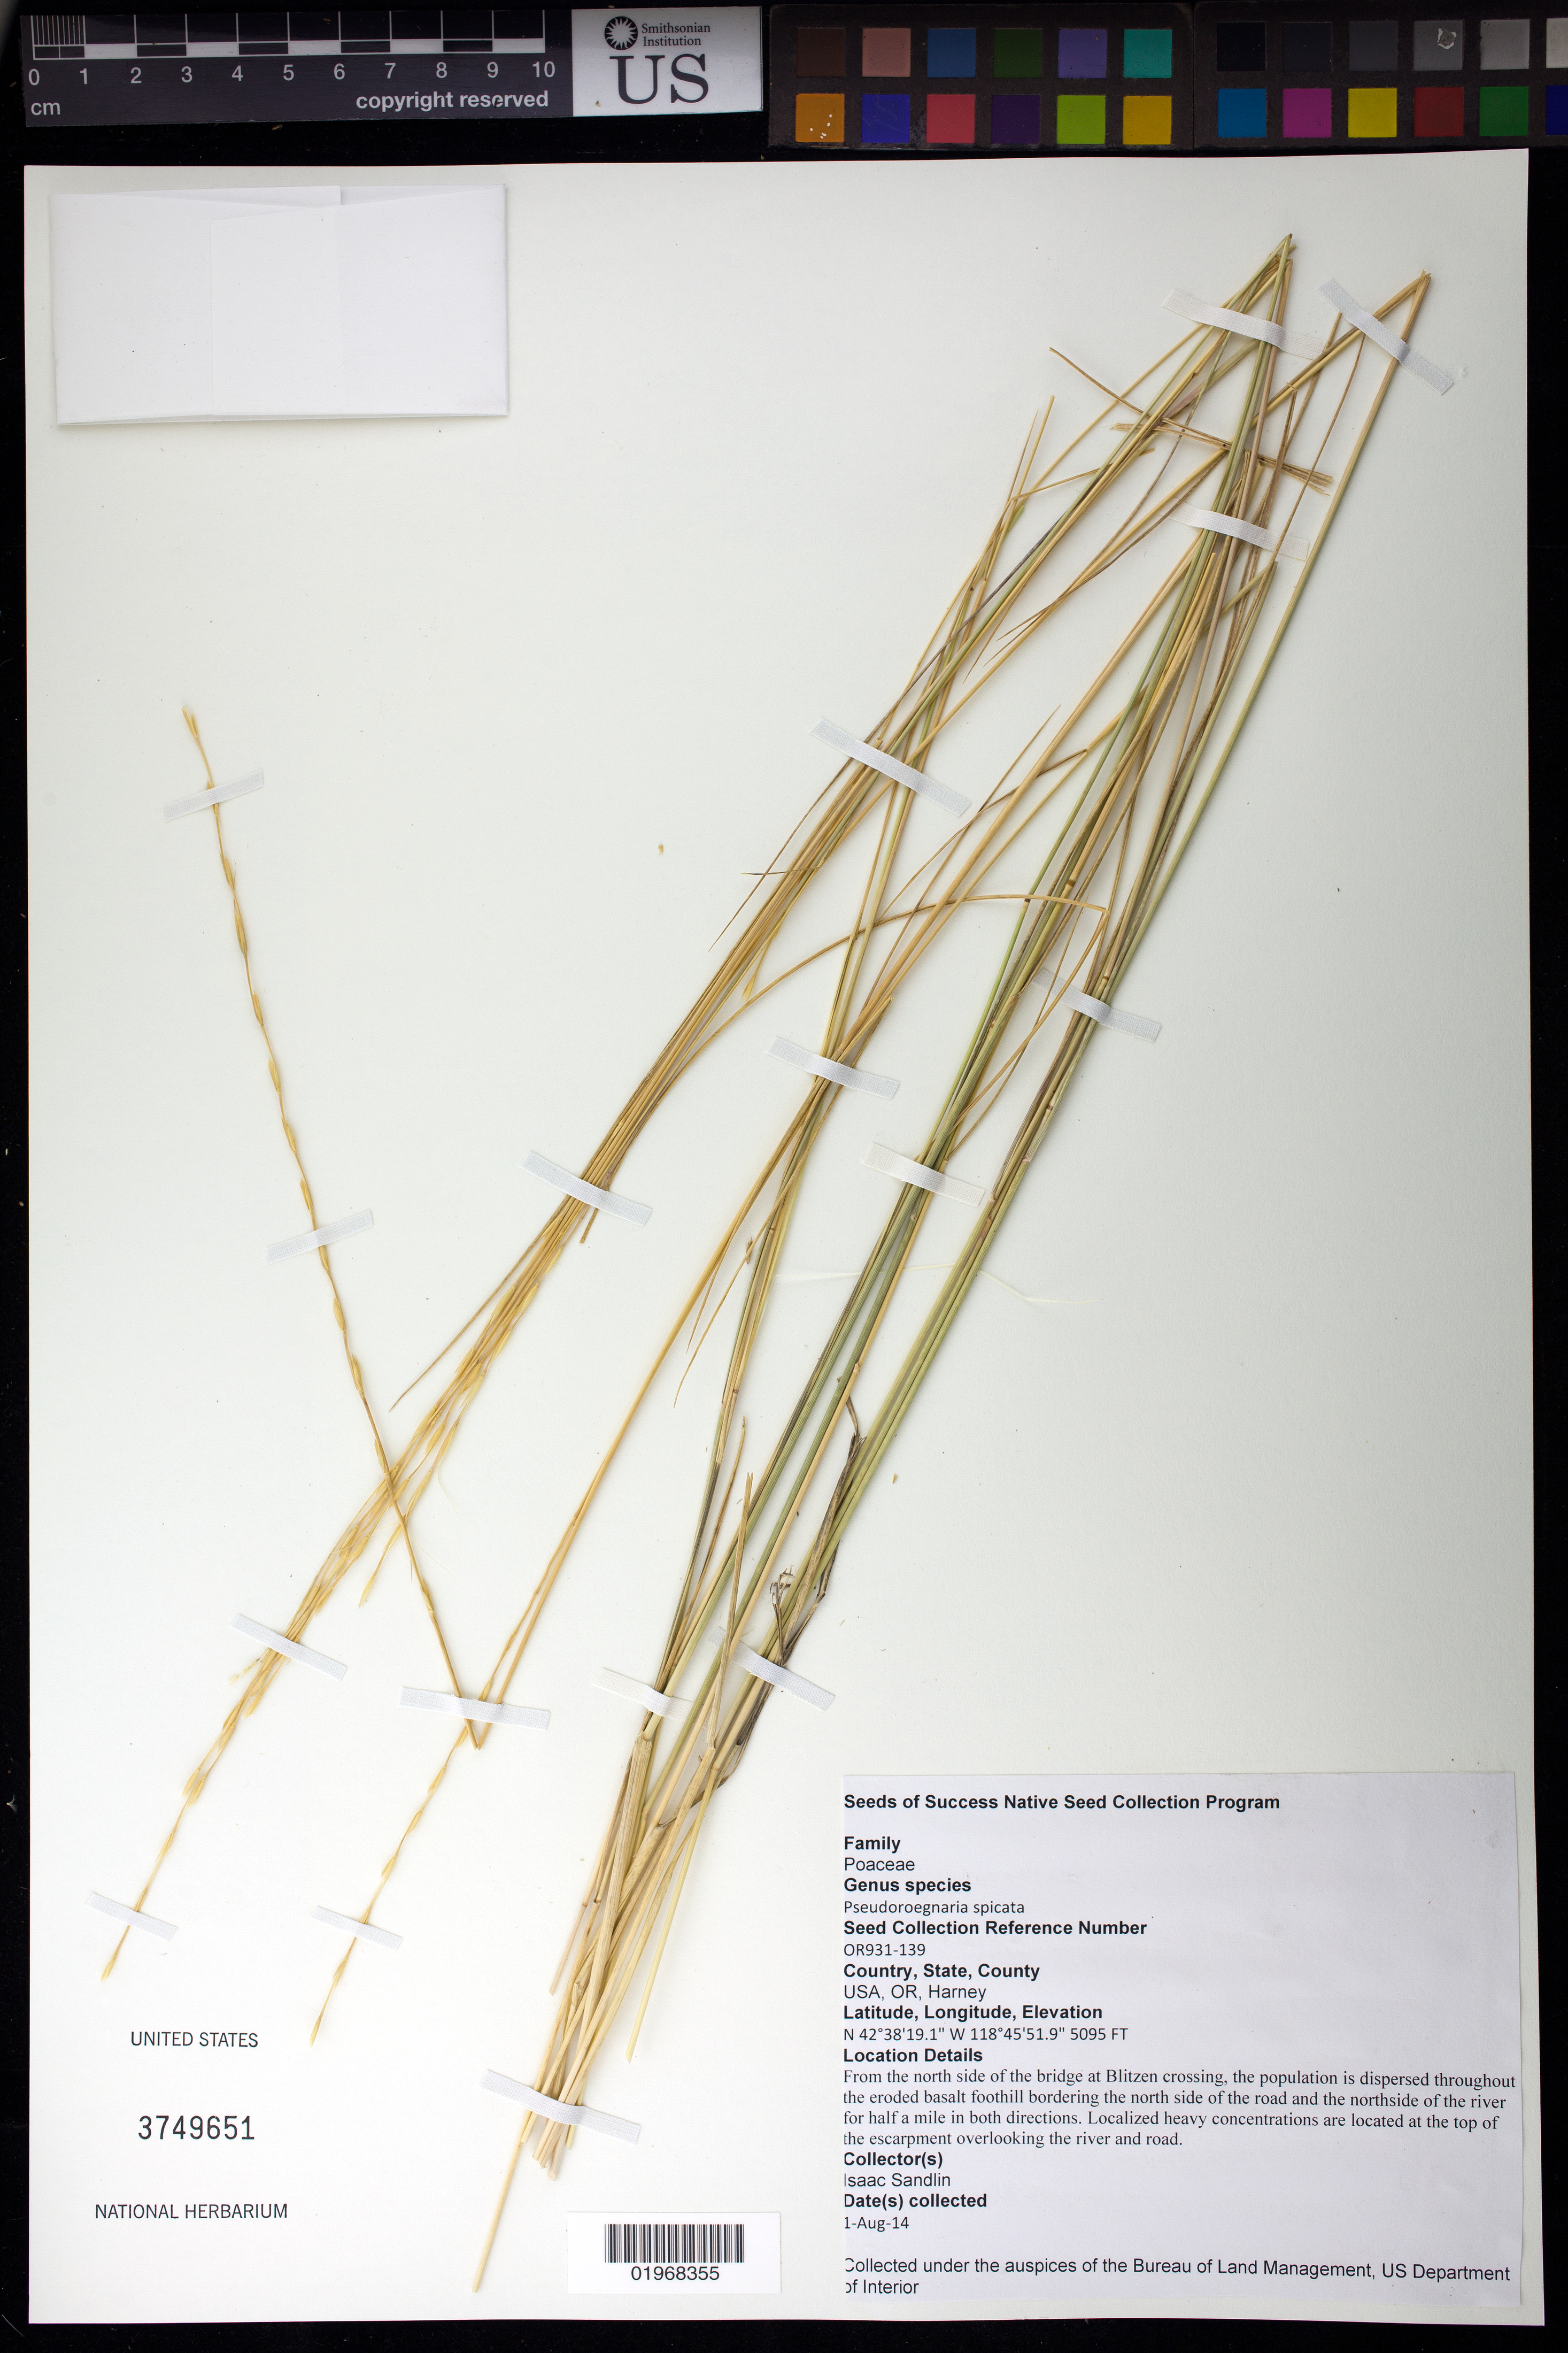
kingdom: Plantae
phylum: Tracheophyta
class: Liliopsida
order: Poales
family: Poaceae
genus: Pseudoroegneria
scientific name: Pseudoroegneria spicata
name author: (Pursh) Á. Löve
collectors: I. Sandlin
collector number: OR931-139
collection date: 2014-08-01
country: United States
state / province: Oregon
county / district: Harney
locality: Steens Mountain Cooperative Management and Protection Area. North side of bridge at Blitzen crossing.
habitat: Eroded basalt foothill.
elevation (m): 1553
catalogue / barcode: US 3749651